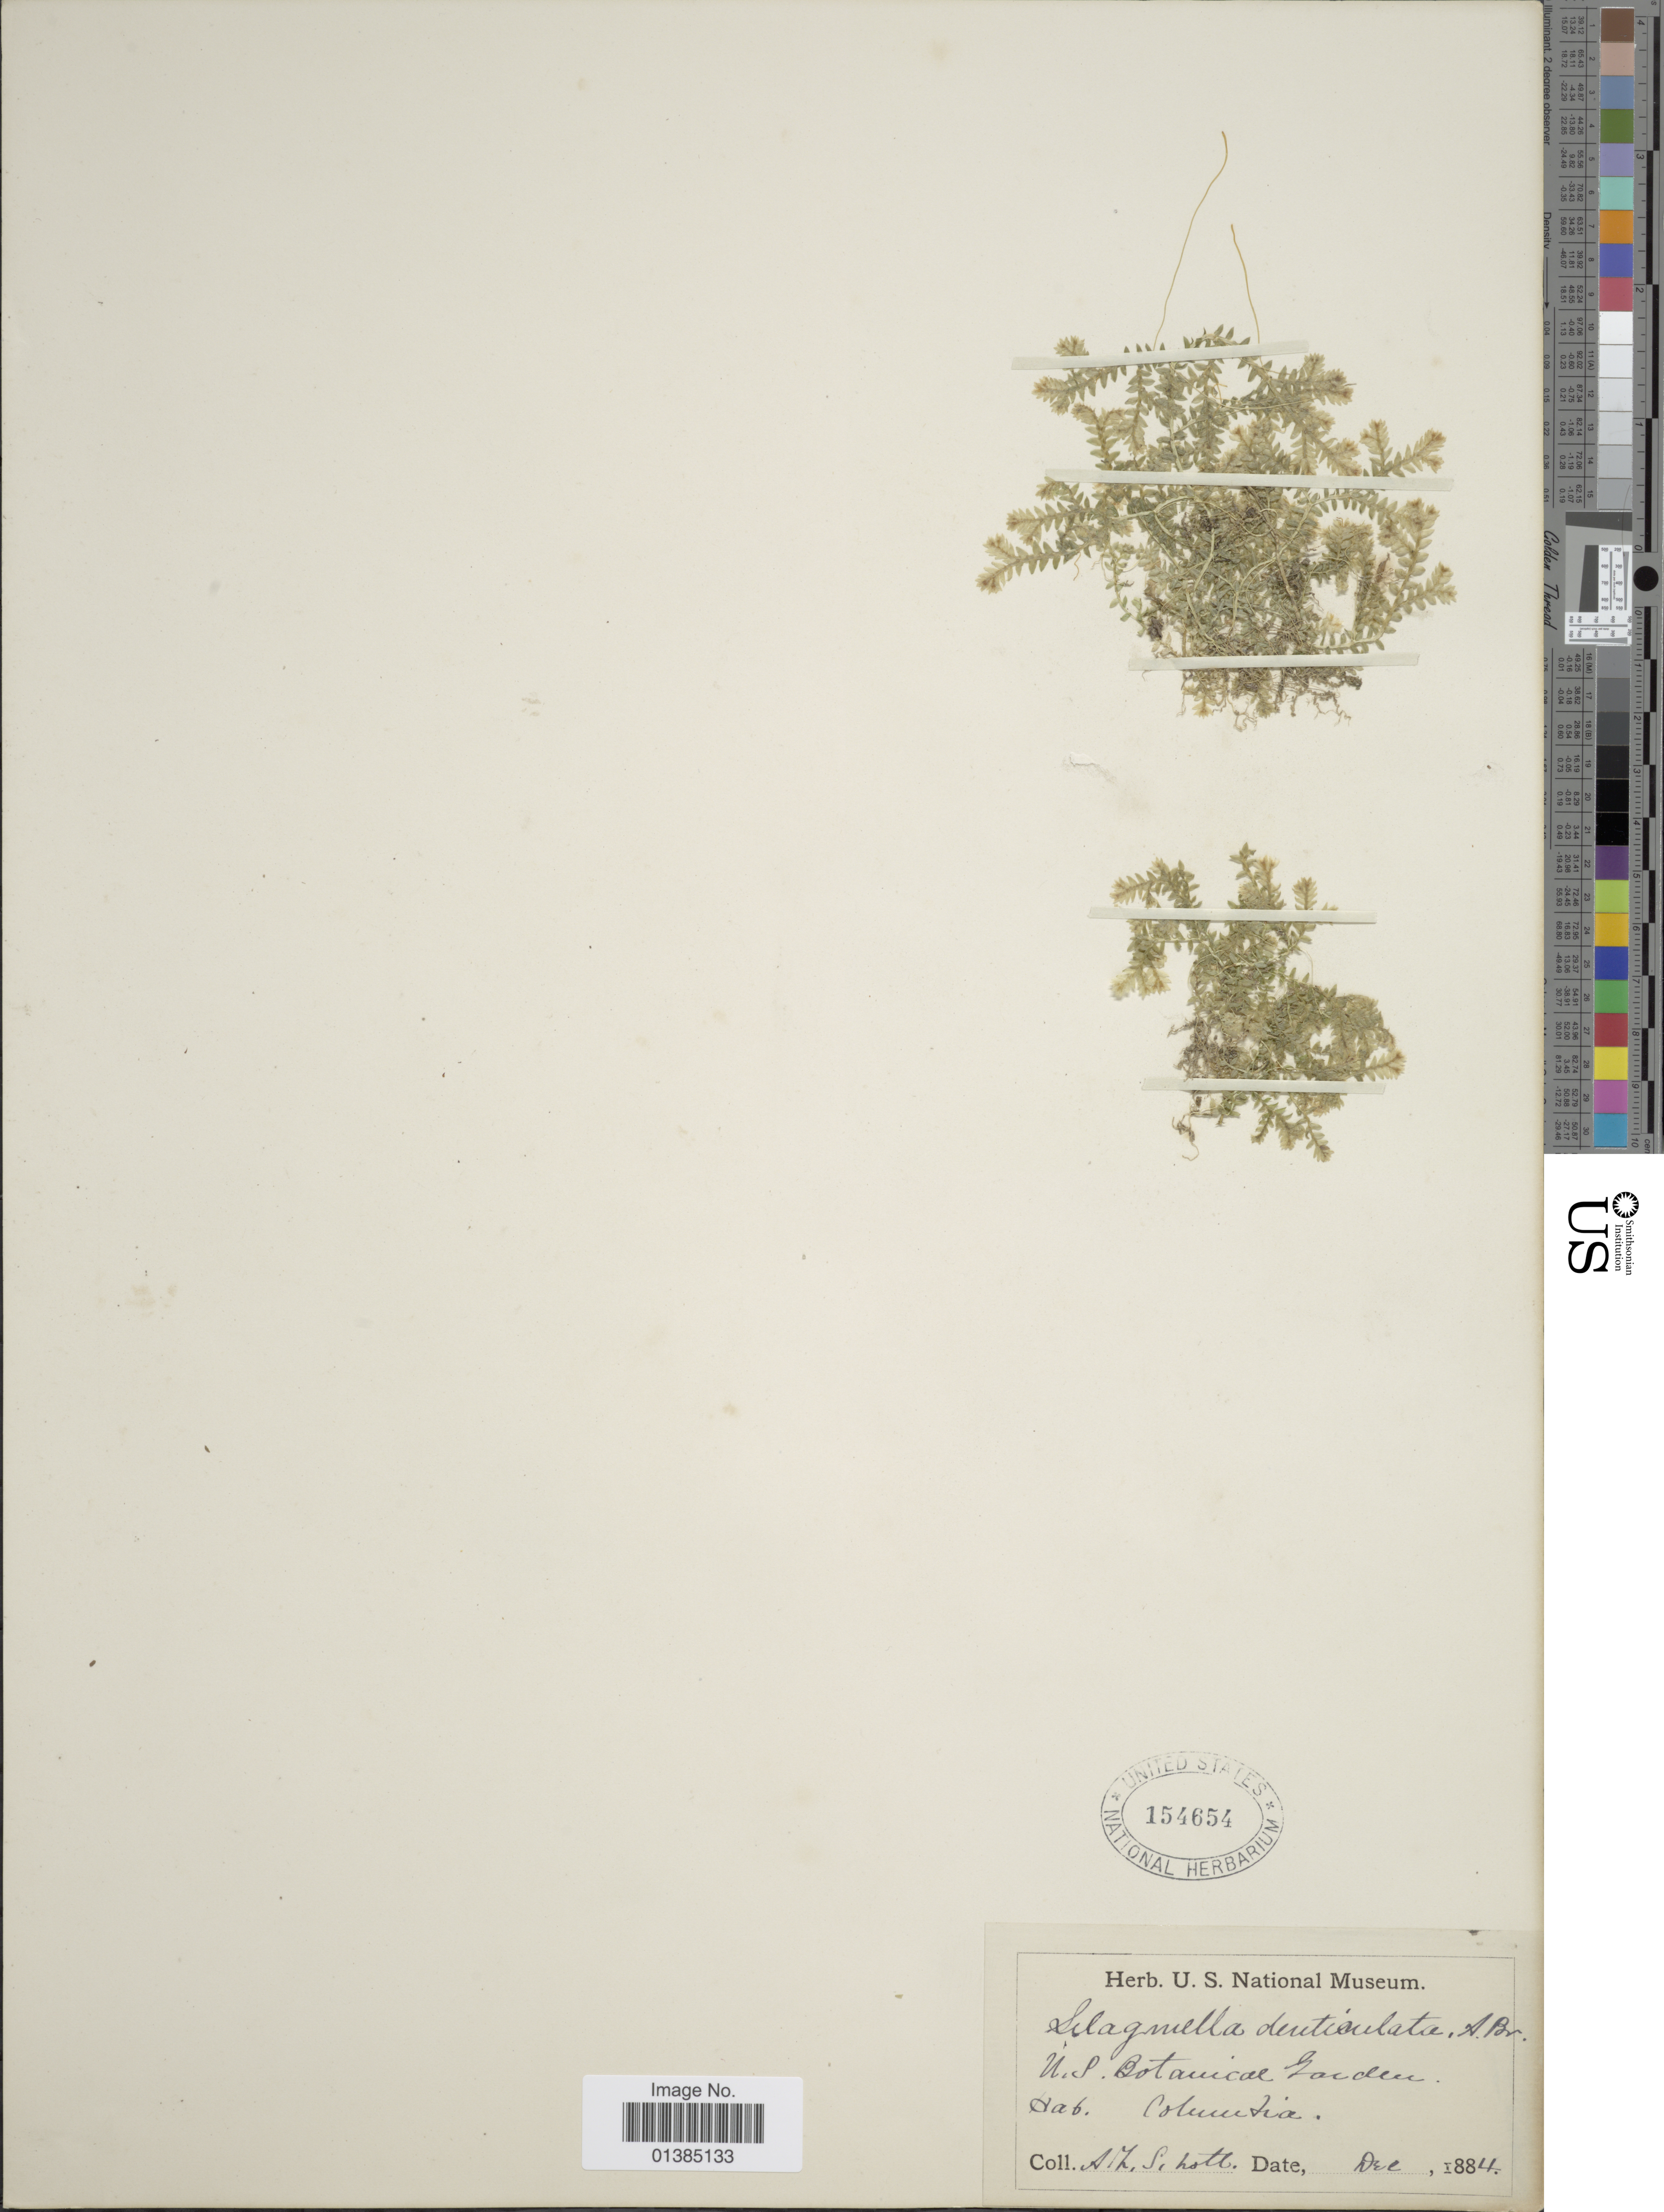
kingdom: Plantae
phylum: Tracheophyta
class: Lycopodiopsida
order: Selaginellales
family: Selaginellaceae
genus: Selaginella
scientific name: Selaginella sp.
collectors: A. L. Schott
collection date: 1884-12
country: United States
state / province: District of Columbia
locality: U.S. Botanical Garden.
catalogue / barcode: US 154654